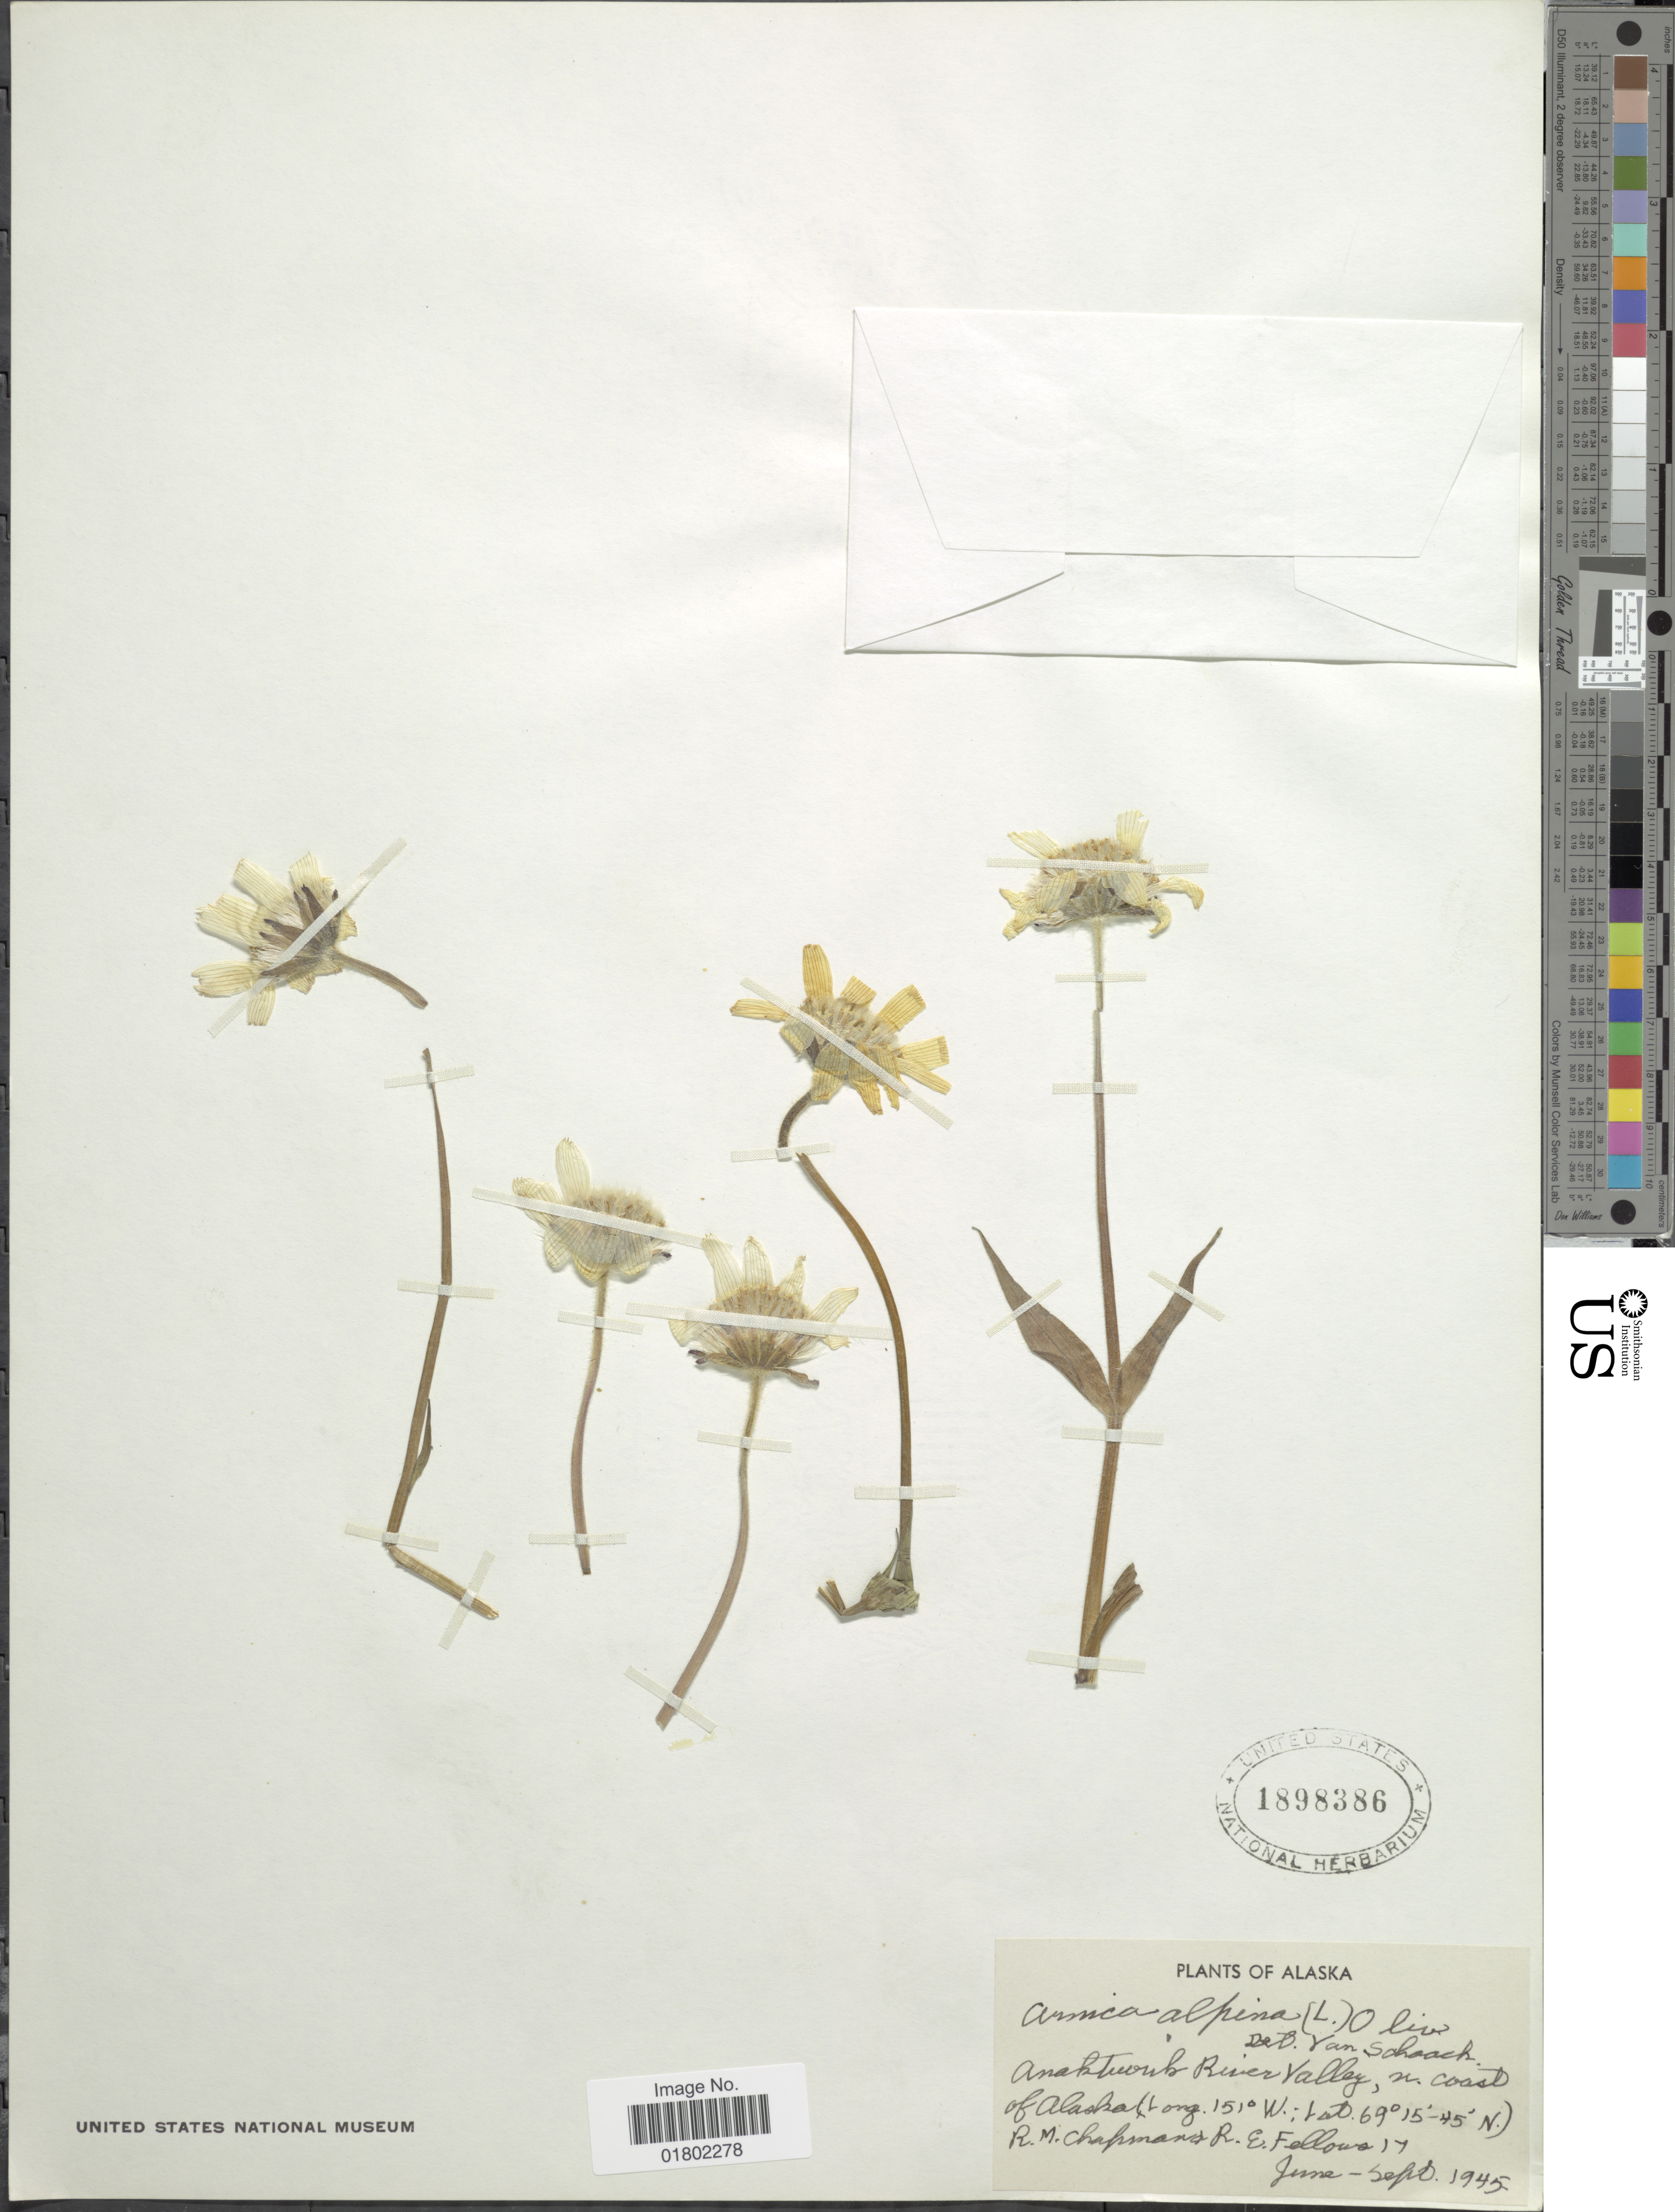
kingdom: Plantae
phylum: Tracheophyta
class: Magnoliopsida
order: Asterales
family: Asteraceae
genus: Arnica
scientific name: Arnica alpina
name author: Willd. ex Steud.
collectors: R. M. Chapman & R. Fellows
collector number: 17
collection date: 1945-06/1945-09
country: United States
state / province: Alaska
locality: Anaktwouh River Valley, N. coast of Alaska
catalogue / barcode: US 1898386